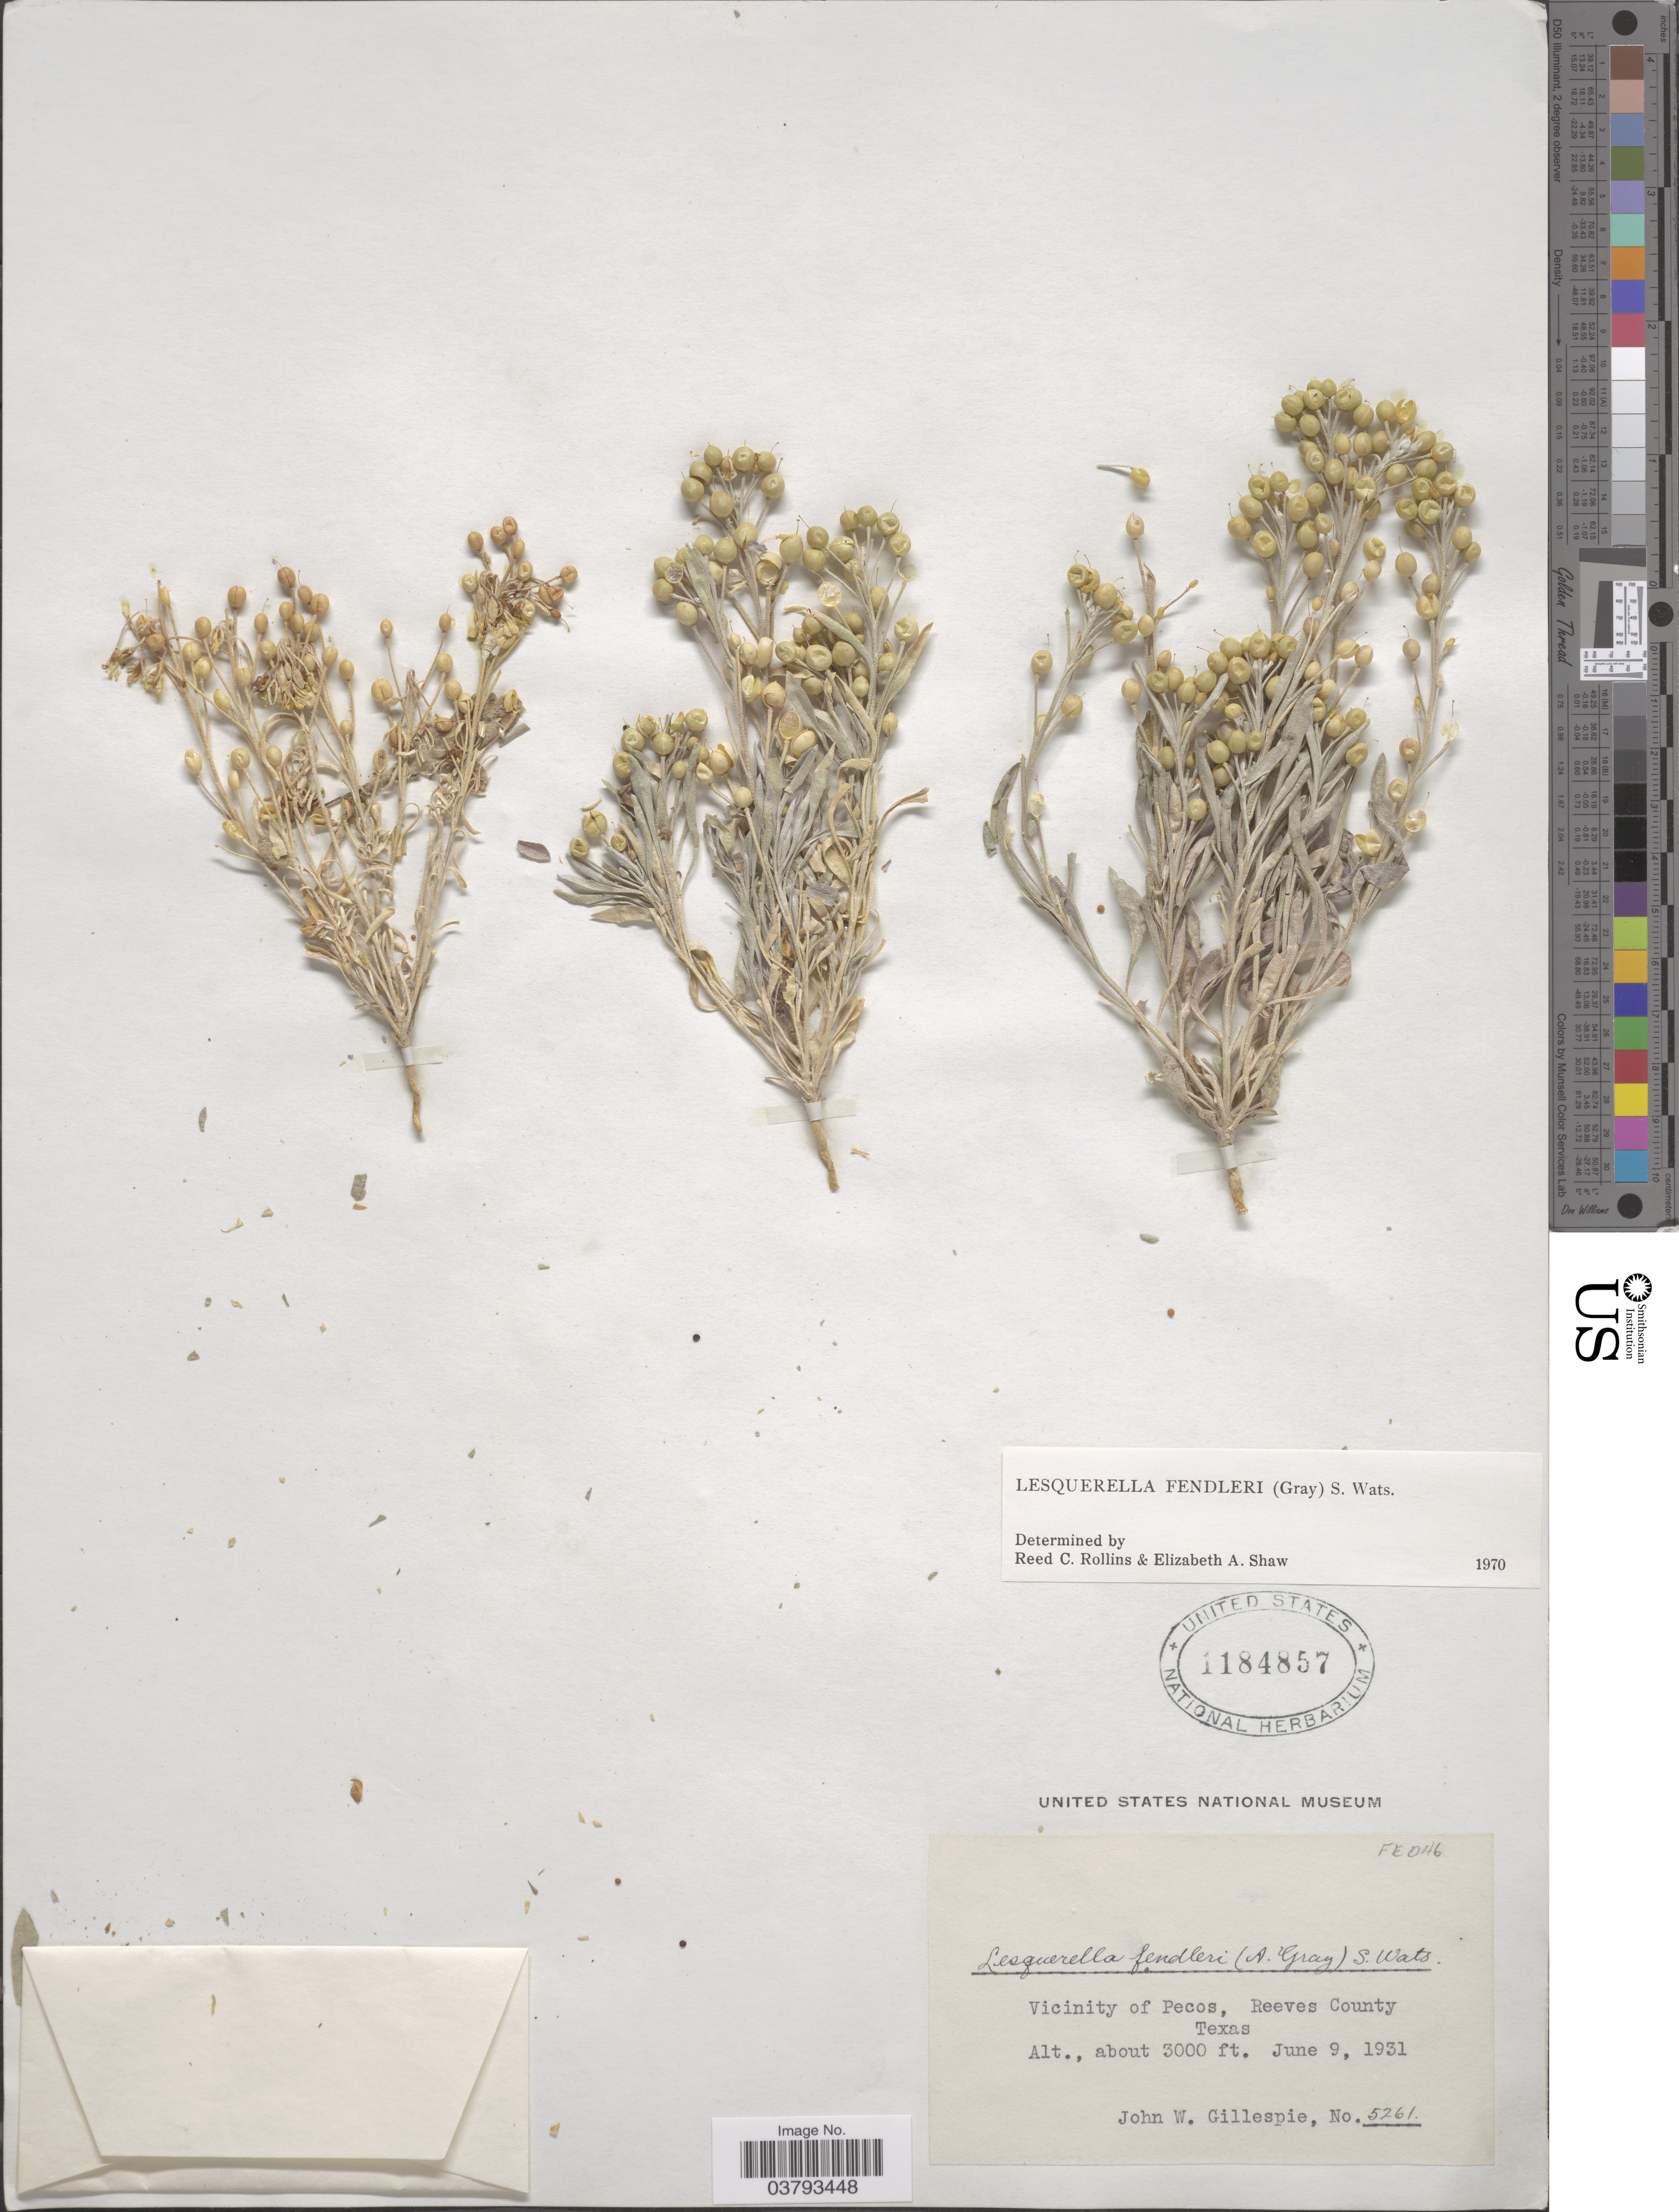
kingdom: Plantae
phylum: Tracheophyta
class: Magnoliopsida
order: Brassicales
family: Brassicaceae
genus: Lesquerella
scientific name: Lesquerella fendleri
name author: (A. Gray) S. Watson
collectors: J. W. Gillespie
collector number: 5261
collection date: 1931-06-09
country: United States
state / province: Texas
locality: Vicinity of Pecos, Reeves County.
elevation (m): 914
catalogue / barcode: US 1184857